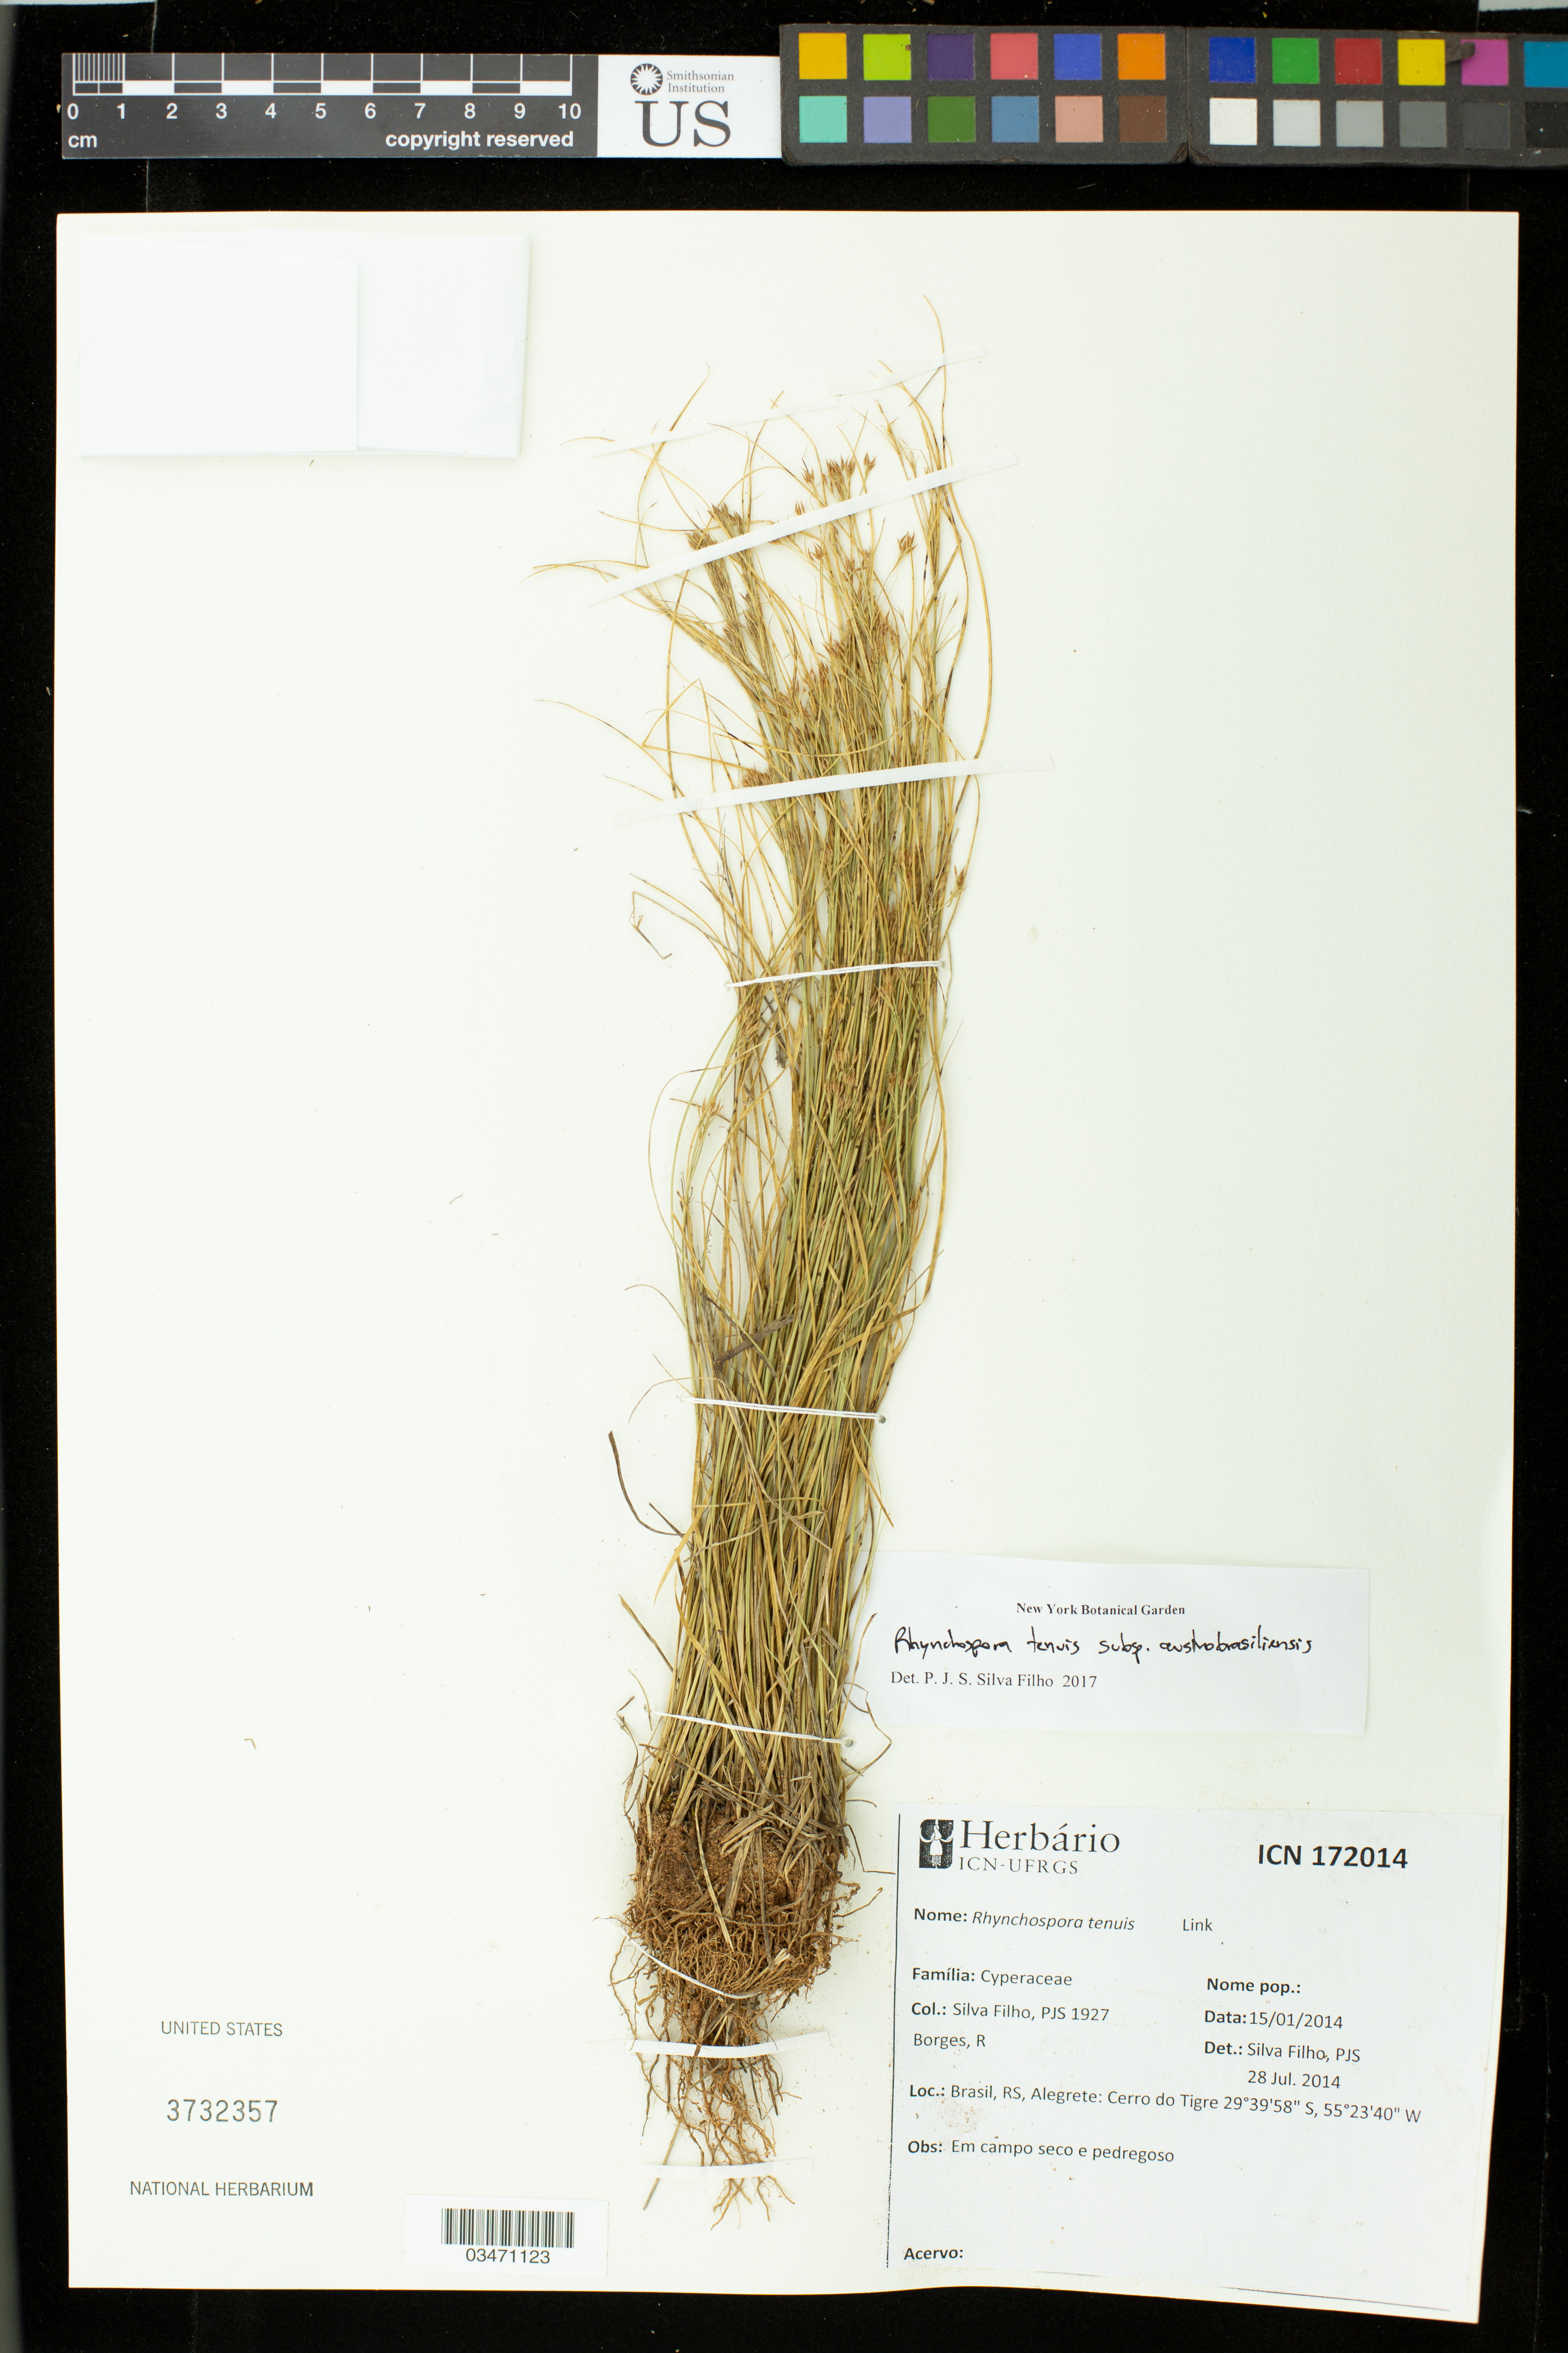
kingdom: Plantae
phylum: Tracheophyta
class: Liliopsida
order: Poales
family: Cyperaceae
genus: Rhynchospora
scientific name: Rhynchospora tenuis subsp. austro-brasiliensis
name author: T. Koyama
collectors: -. Silva Filho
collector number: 1927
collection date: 2014-01-15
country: Brazil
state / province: Rio Grande do Sul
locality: Alegrete, Cerro Do Tigre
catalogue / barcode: US 3732357